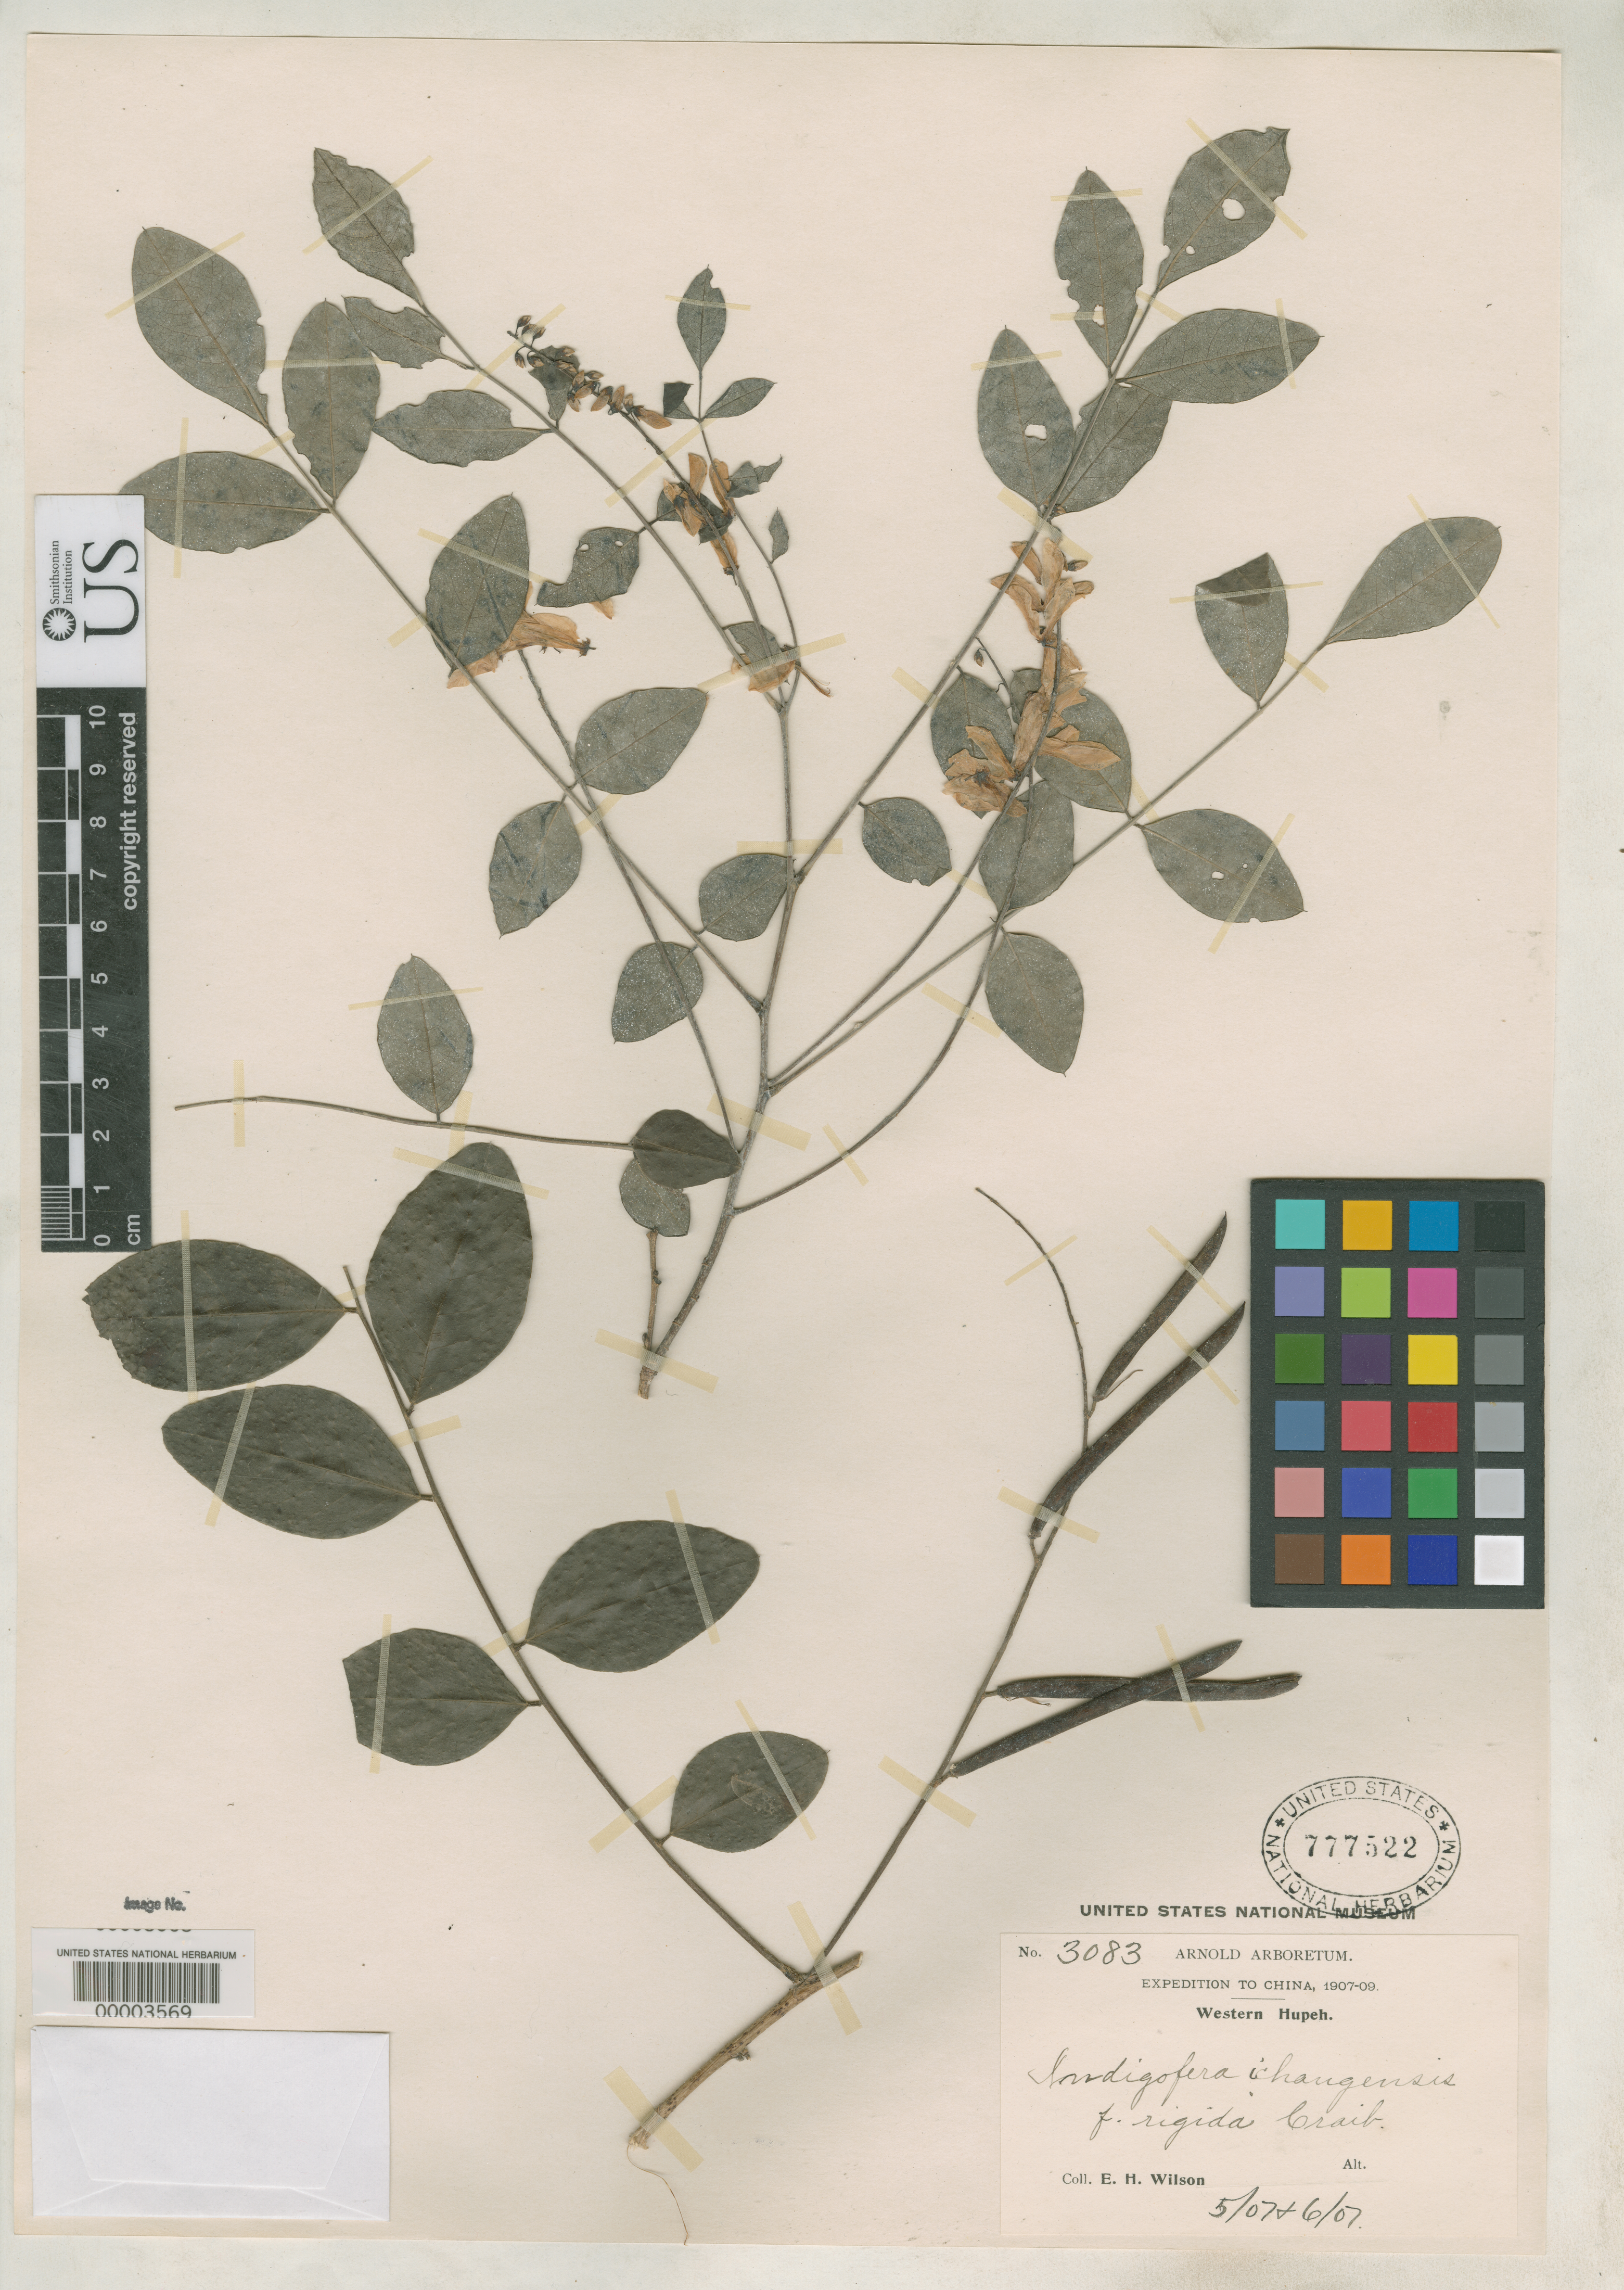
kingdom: Plantae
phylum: Tracheophyta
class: Magnoliopsida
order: Fabales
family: Fabaceae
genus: Indigofera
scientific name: Indigofera ichangensis f. rigida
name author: Craib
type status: Isosyntype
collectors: E. H. Wilson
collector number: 3083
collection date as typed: May 1907 to -- Jun 1907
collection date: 1907-05/1907-06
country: China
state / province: Hubei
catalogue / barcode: US 777522